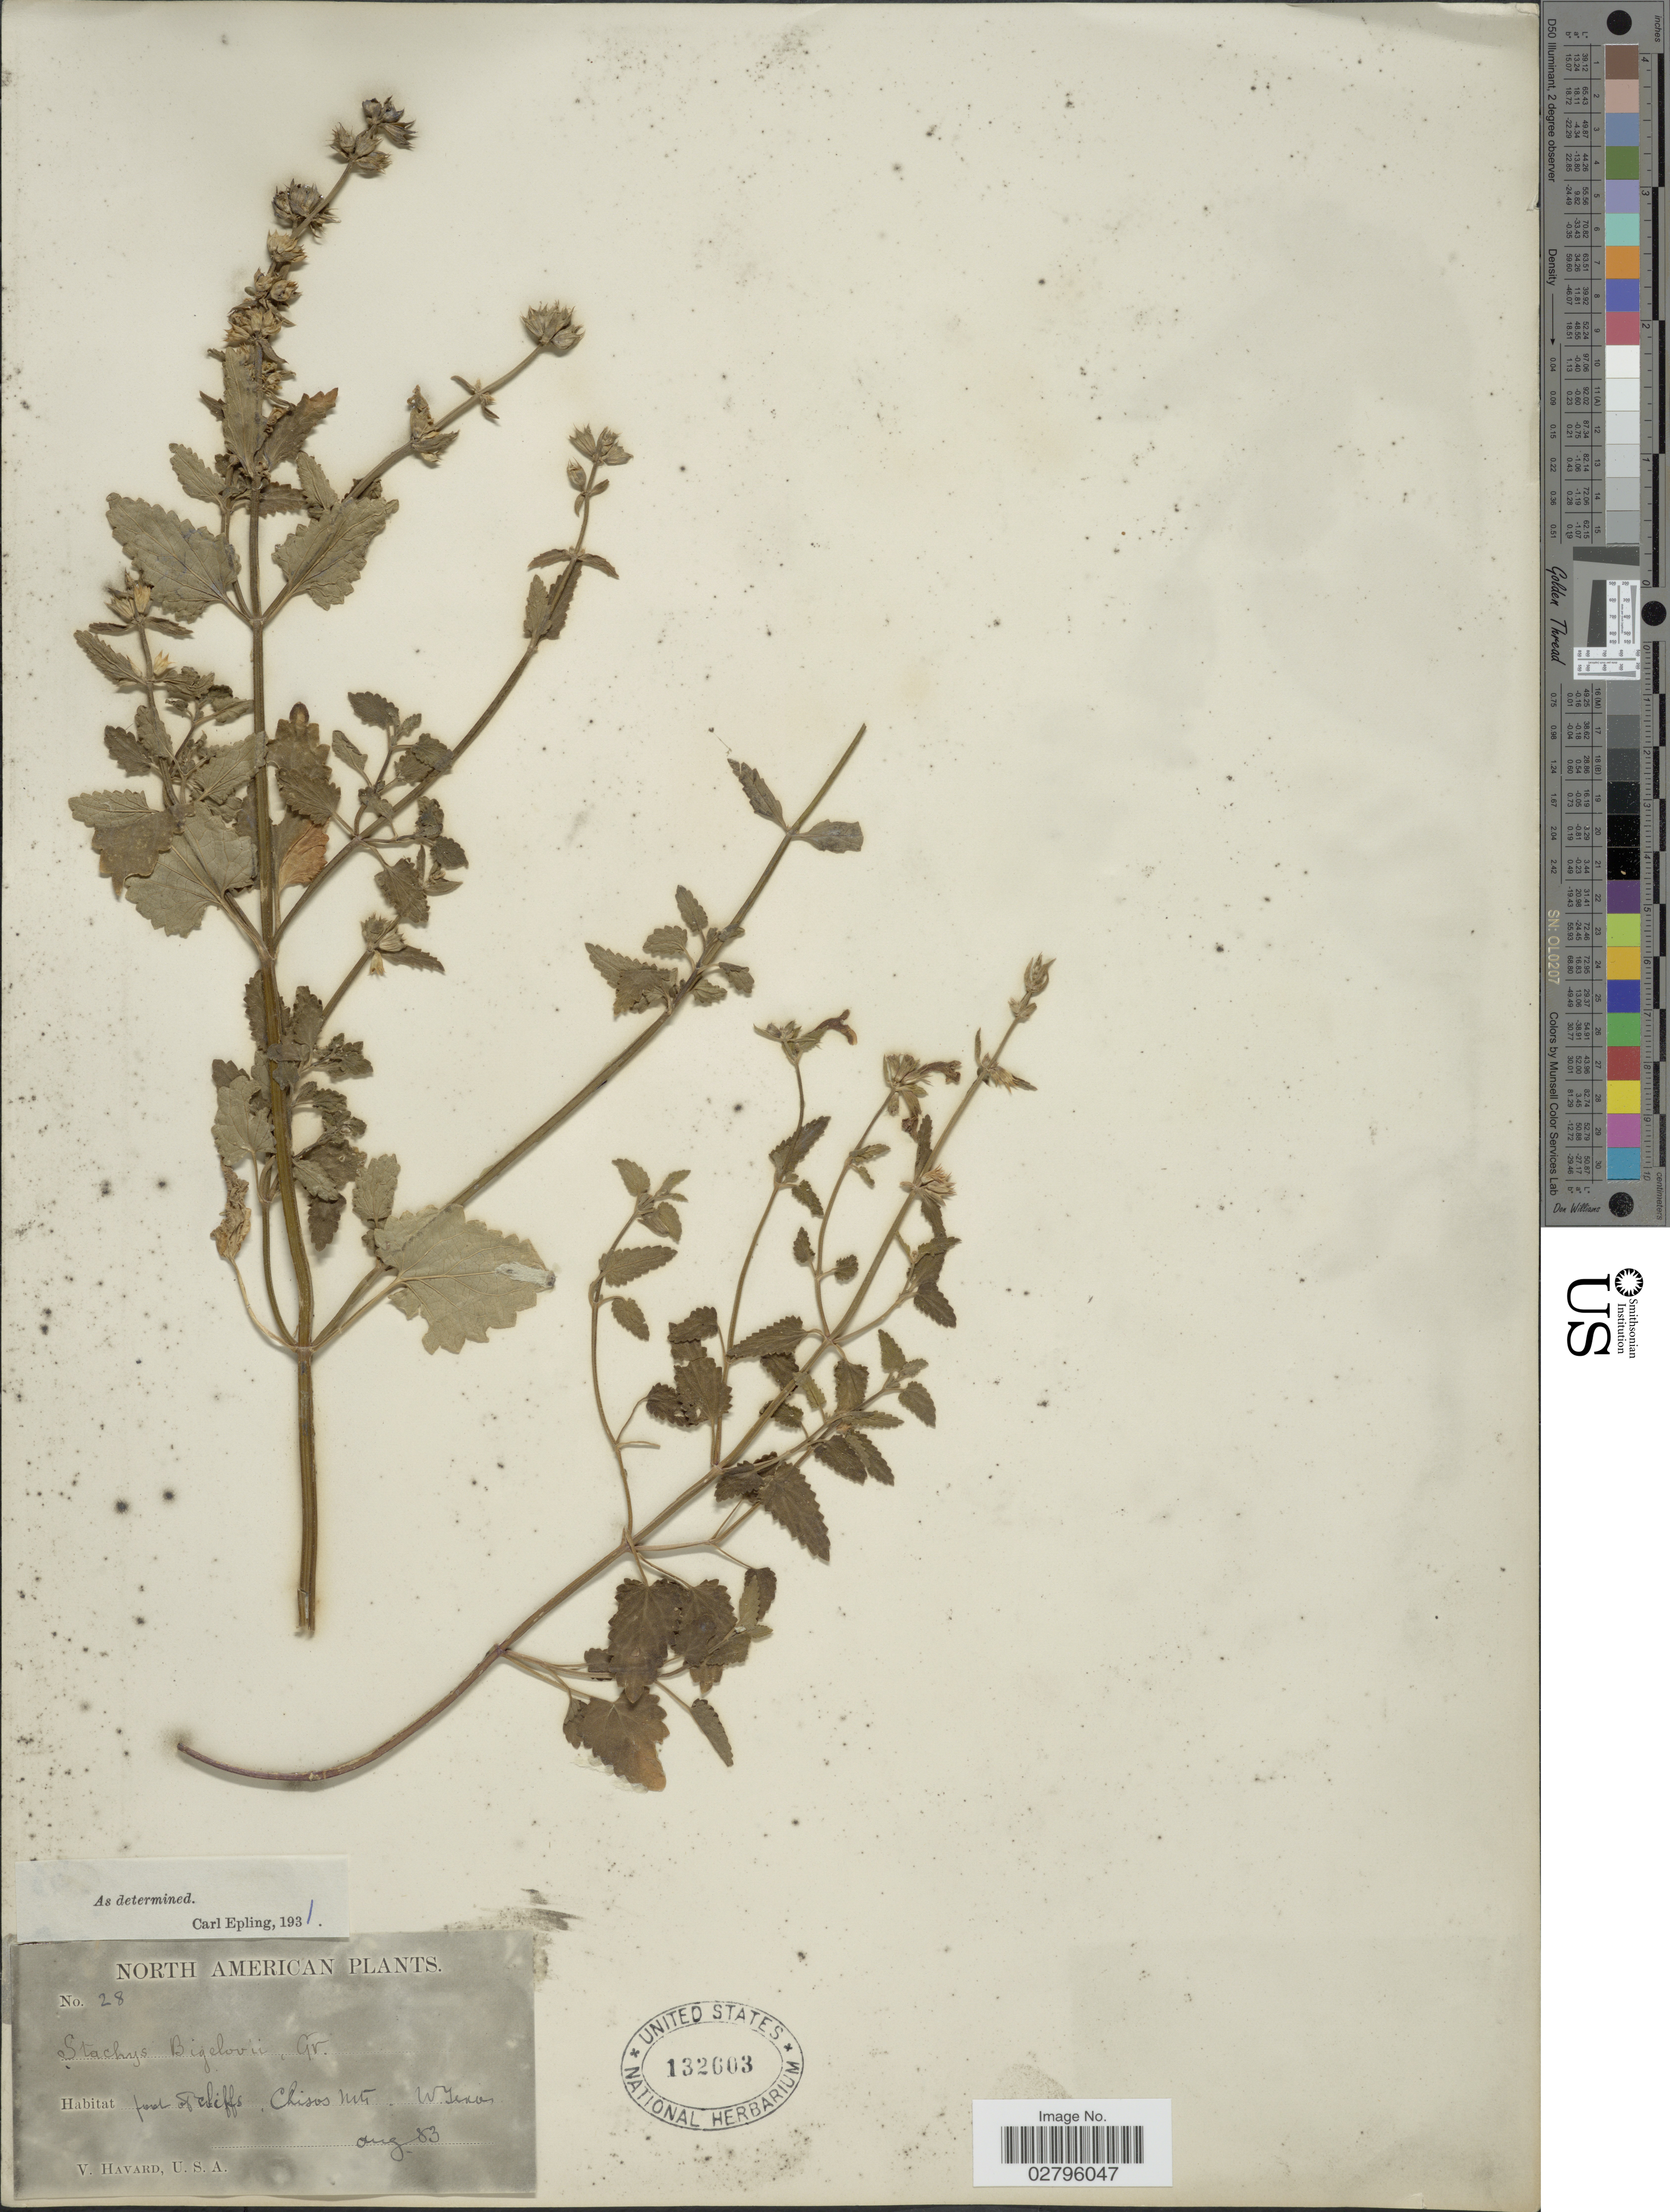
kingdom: Plantae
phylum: Tracheophyta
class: Magnoliopsida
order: Lamiales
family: Lamiaceae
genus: Stachys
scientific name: Stachys bigelovii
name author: A. Gray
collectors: V. Havard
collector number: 28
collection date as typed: Transcribed d/m/y: /8/83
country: United States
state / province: Texas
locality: Chisos Mts, W. Texas.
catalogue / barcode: US 132603